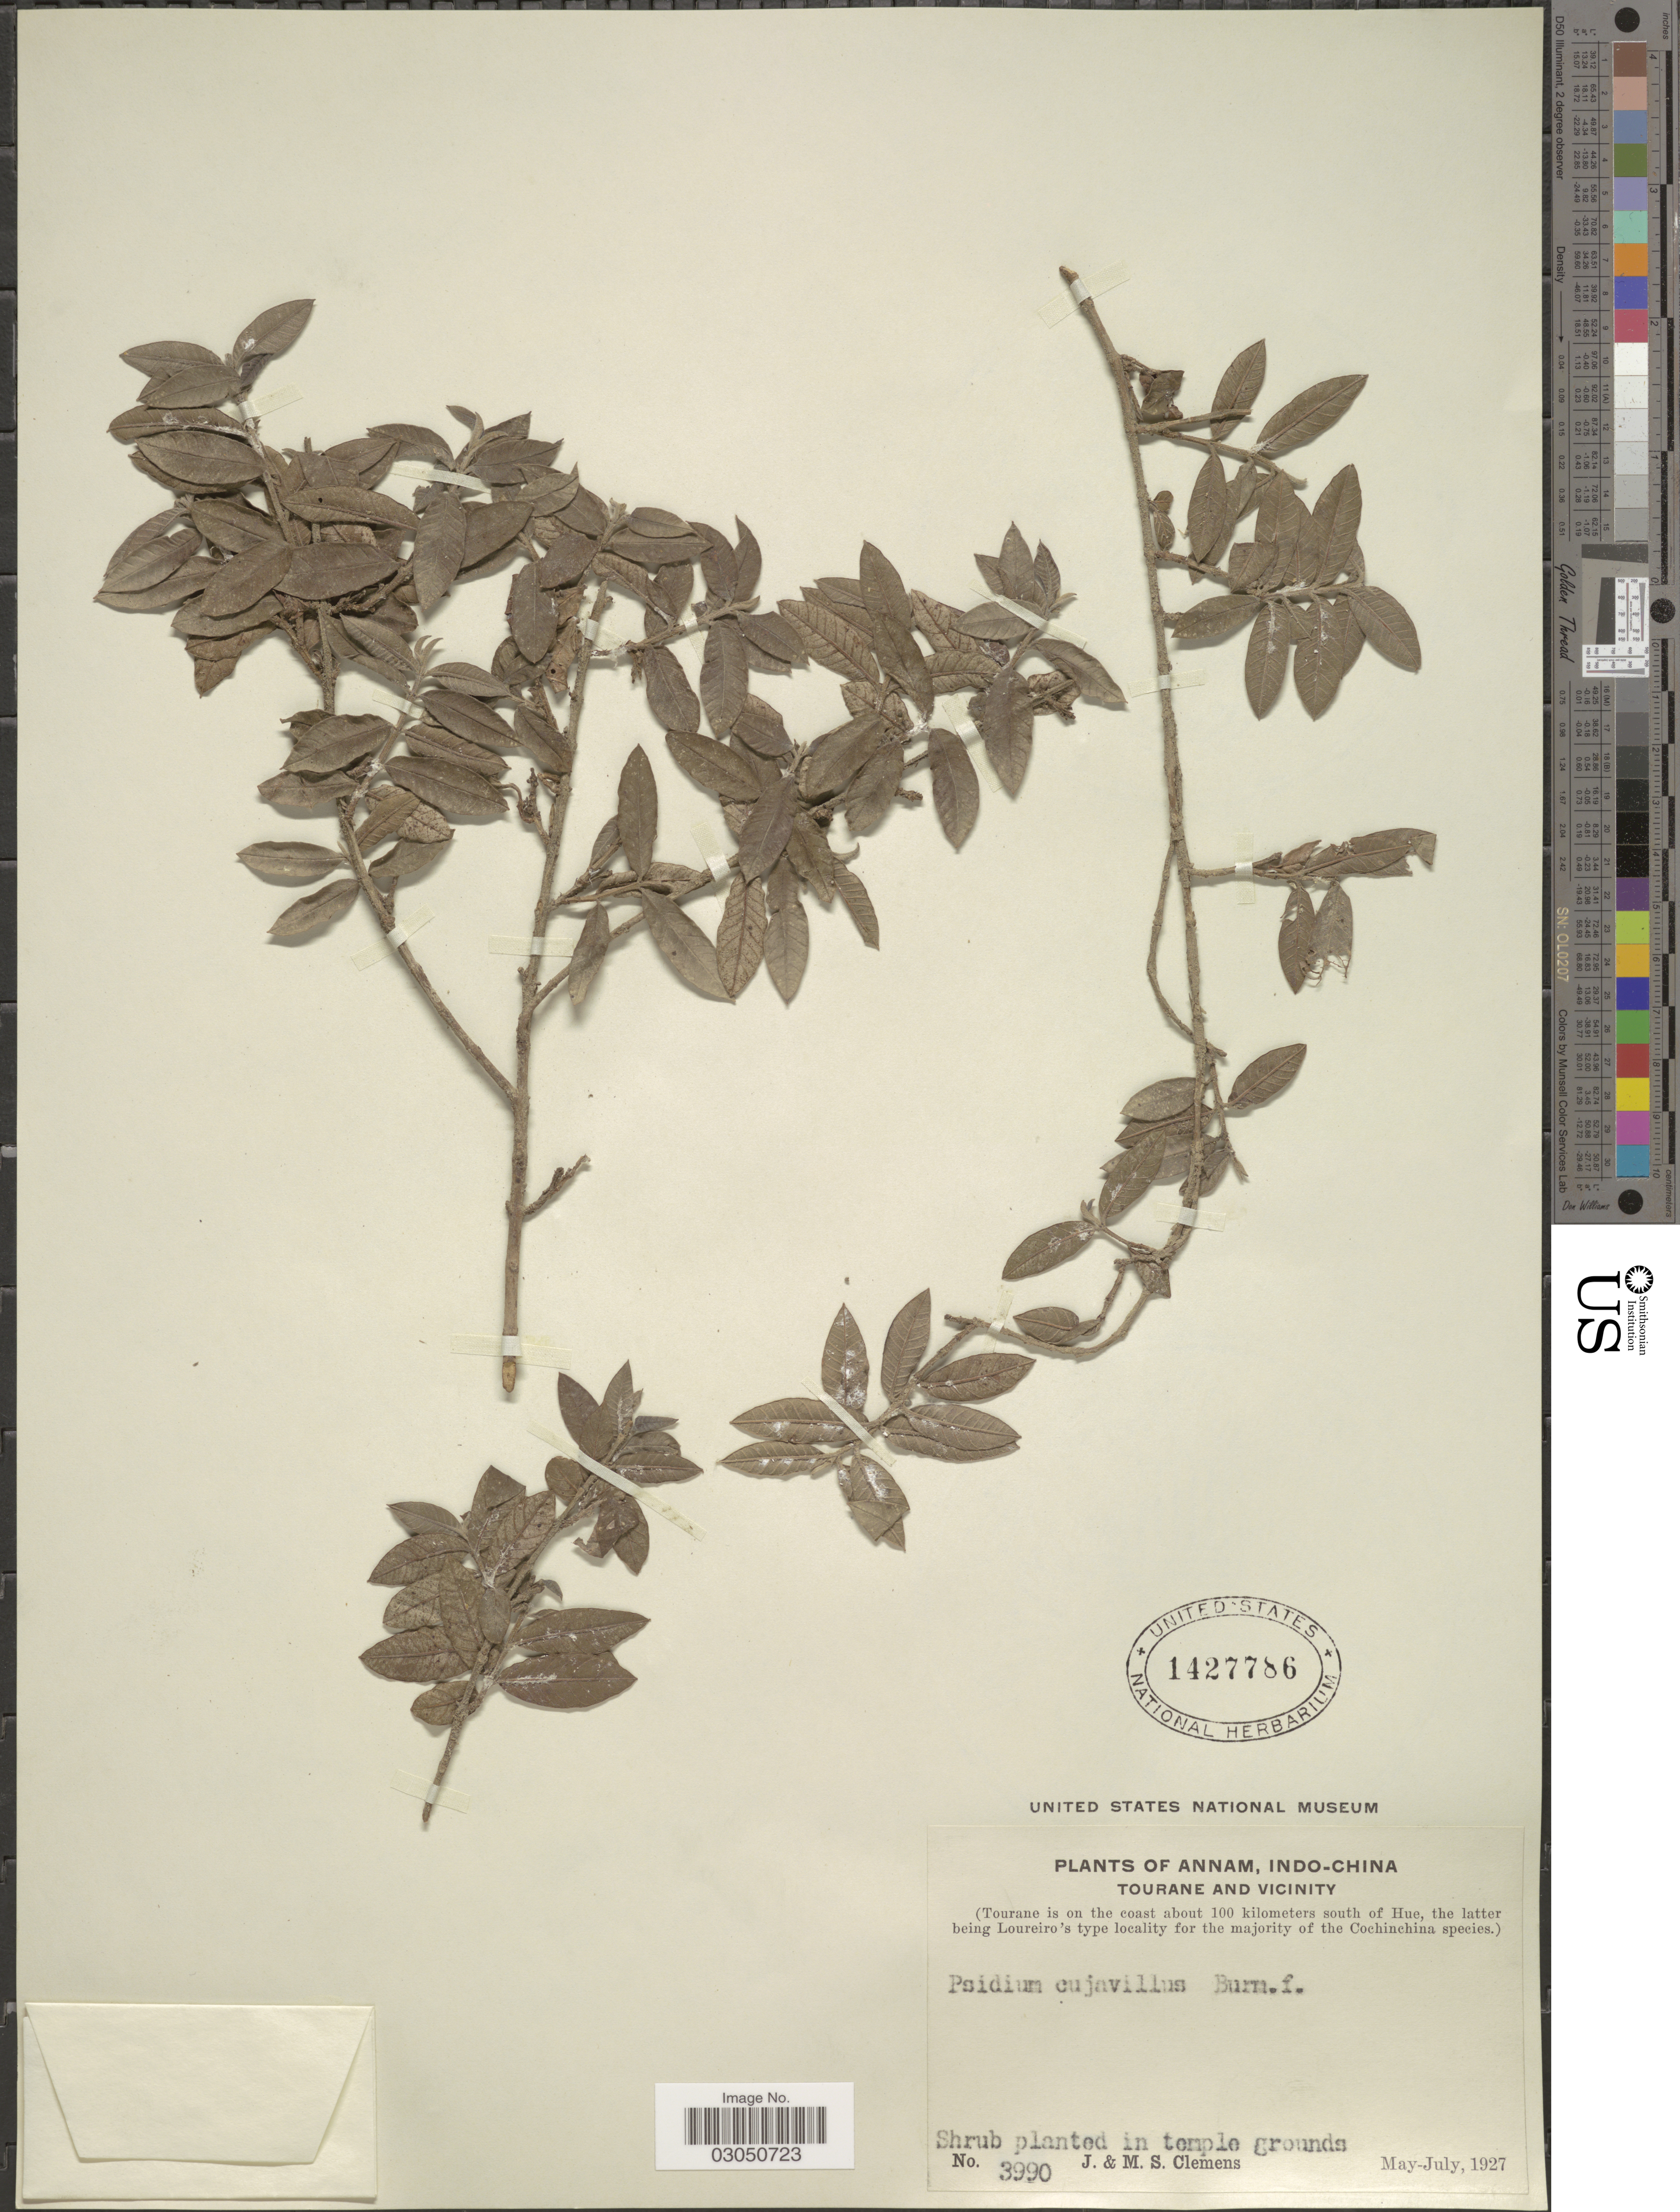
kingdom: Plantae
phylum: Tracheophyta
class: Magnoliopsida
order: Myrtales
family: Myrtaceae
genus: Psidium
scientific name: Psidium cujavillus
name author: Burm. f.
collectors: J. Clemens & M. S. Clemens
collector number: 3990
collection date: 1927-05/1927-07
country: Vietnam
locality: Annam, Indo-China. Tourane and vicinity. Tourane is on the coast about 100 kilometers south of Hue.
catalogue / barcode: US 1427786